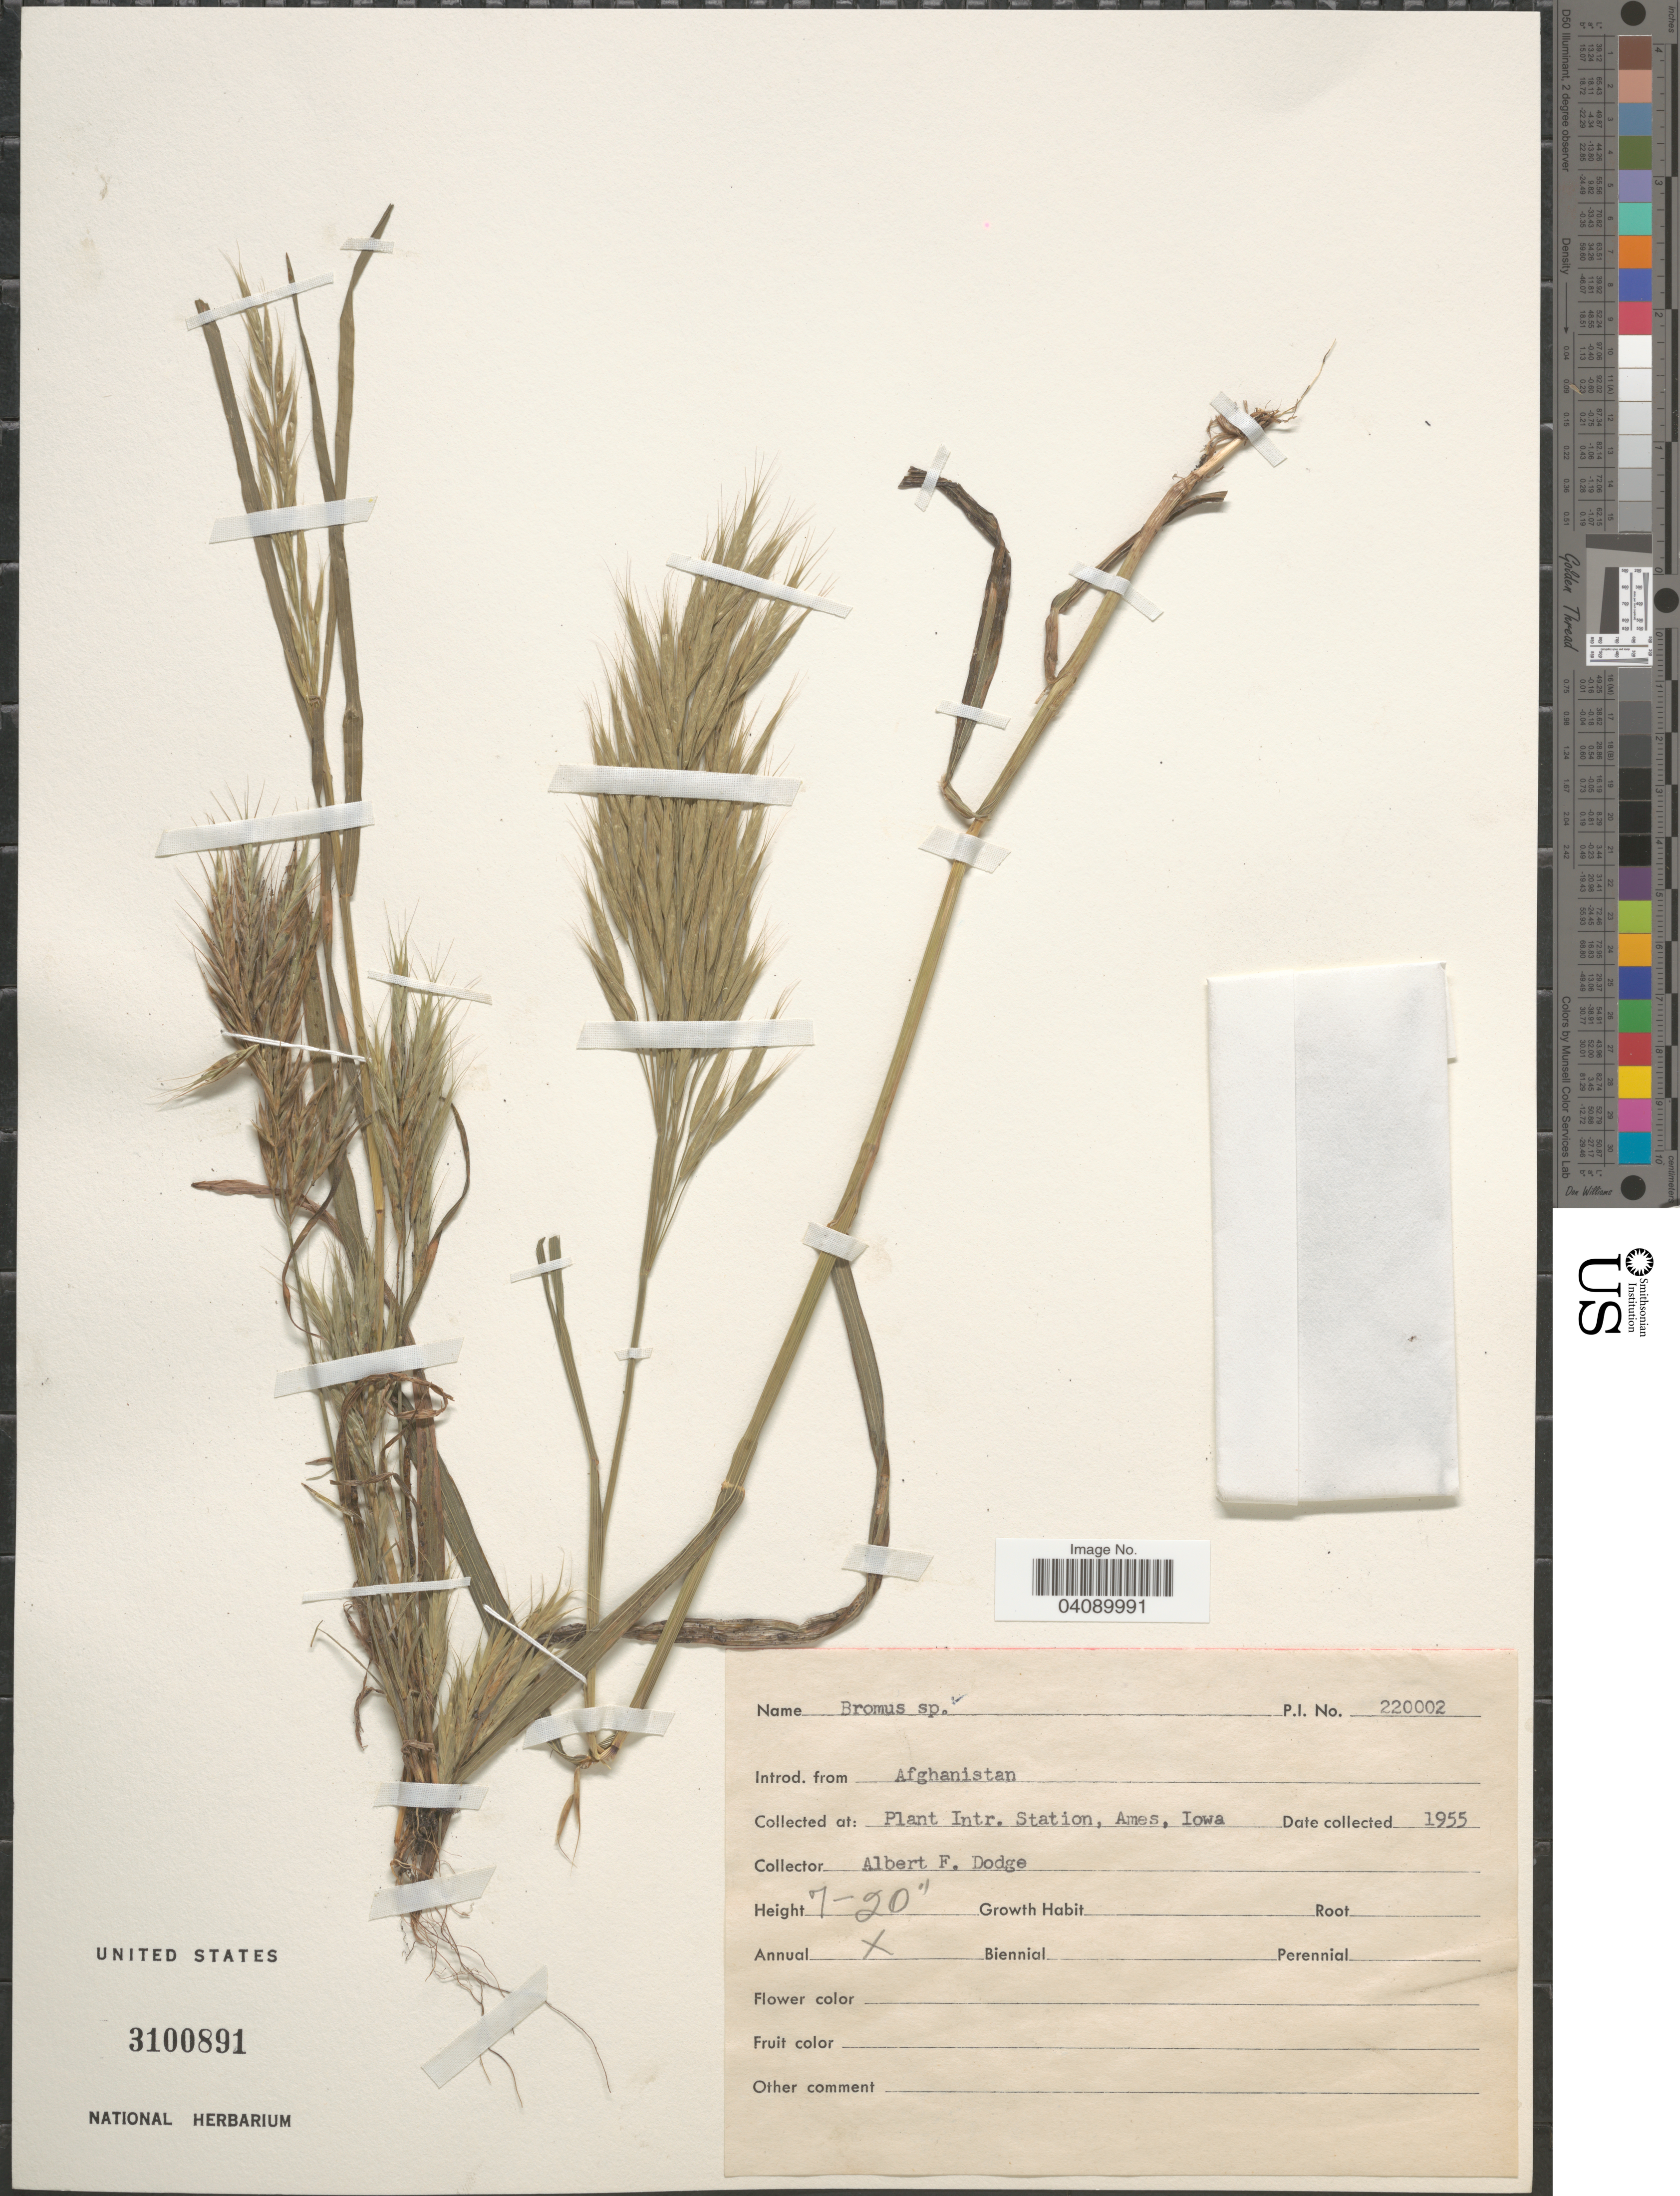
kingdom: Plantae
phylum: Tracheophyta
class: Liliopsida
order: Poales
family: Poaceae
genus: Bromus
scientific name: Bromus sp.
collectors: A. Dodge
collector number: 220002?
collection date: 1955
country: United States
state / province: Iowa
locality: Plant Intr. Station, Ames.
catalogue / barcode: US 3100891